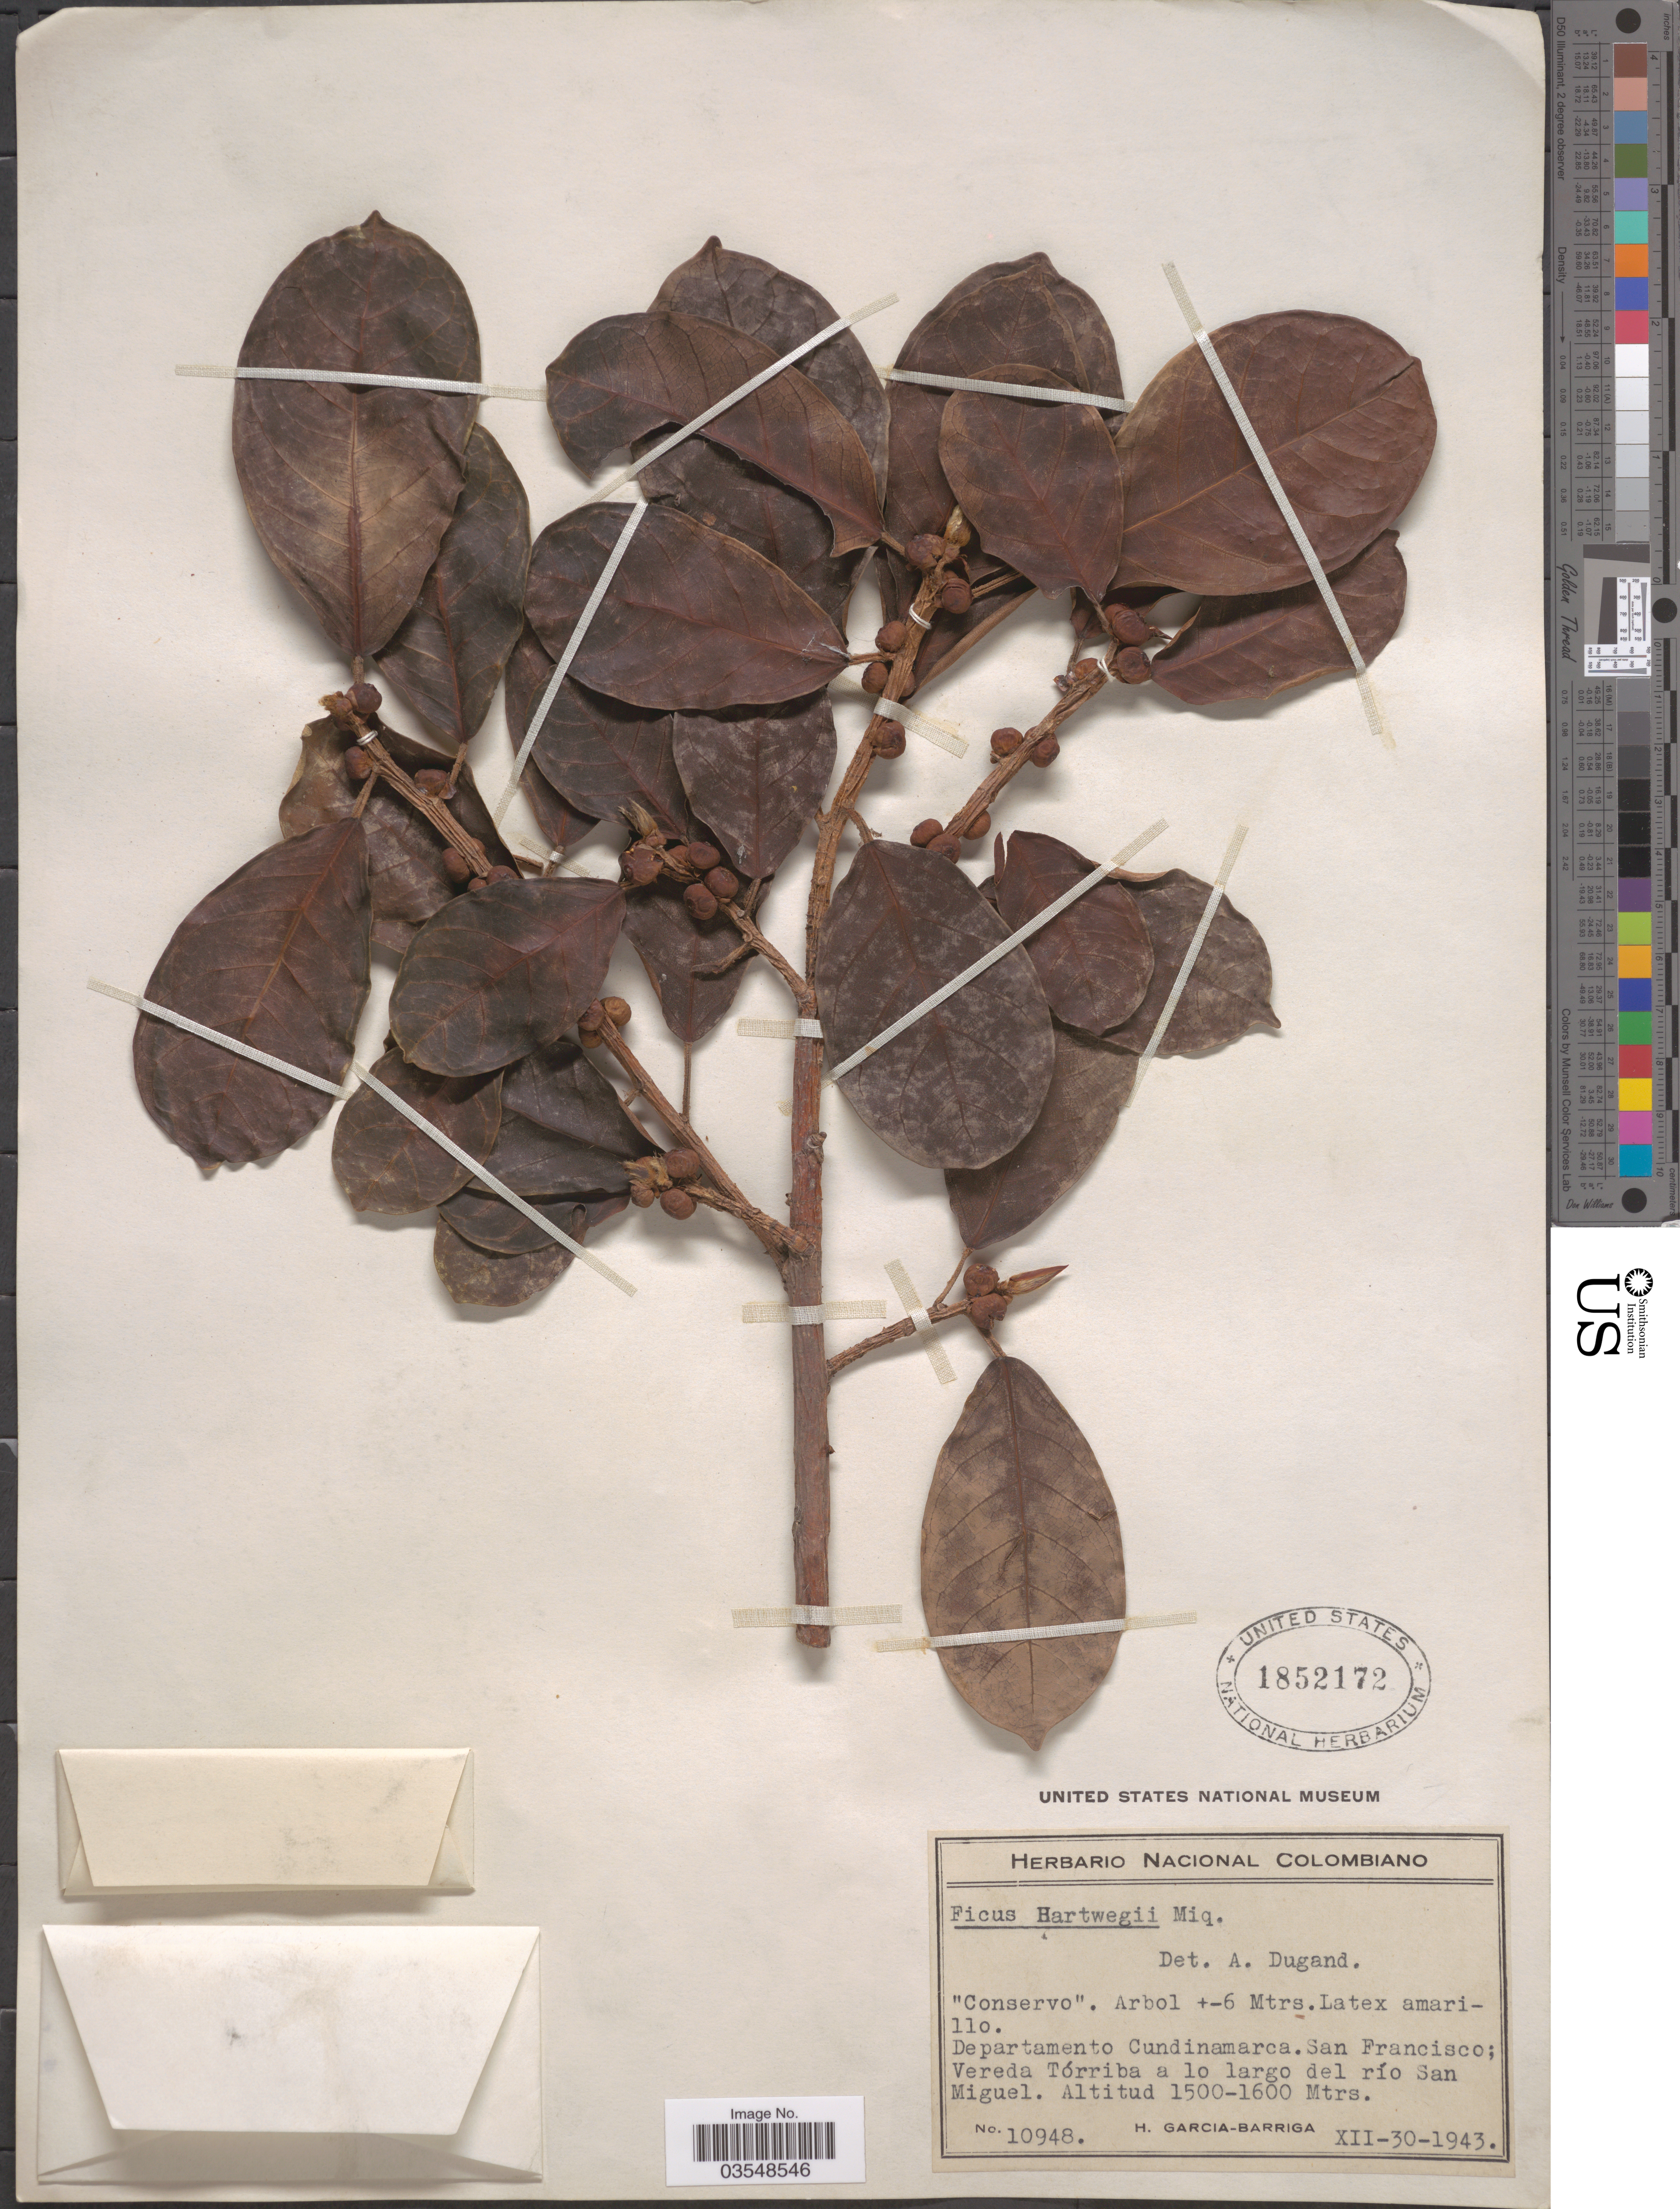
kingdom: Plantae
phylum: Tracheophyta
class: Magnoliopsida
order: Rosales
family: Moraceae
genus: Ficus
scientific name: Ficus hartwegii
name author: (Miq.) Miq.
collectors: H. García Barriga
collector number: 10948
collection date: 1943-12-30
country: Colombia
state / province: Cundinamarca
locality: Departamento Cundinamarca. San Francisco; Vereda Tórriba a lo largo del río San Miguel.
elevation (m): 1500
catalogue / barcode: US 1852172